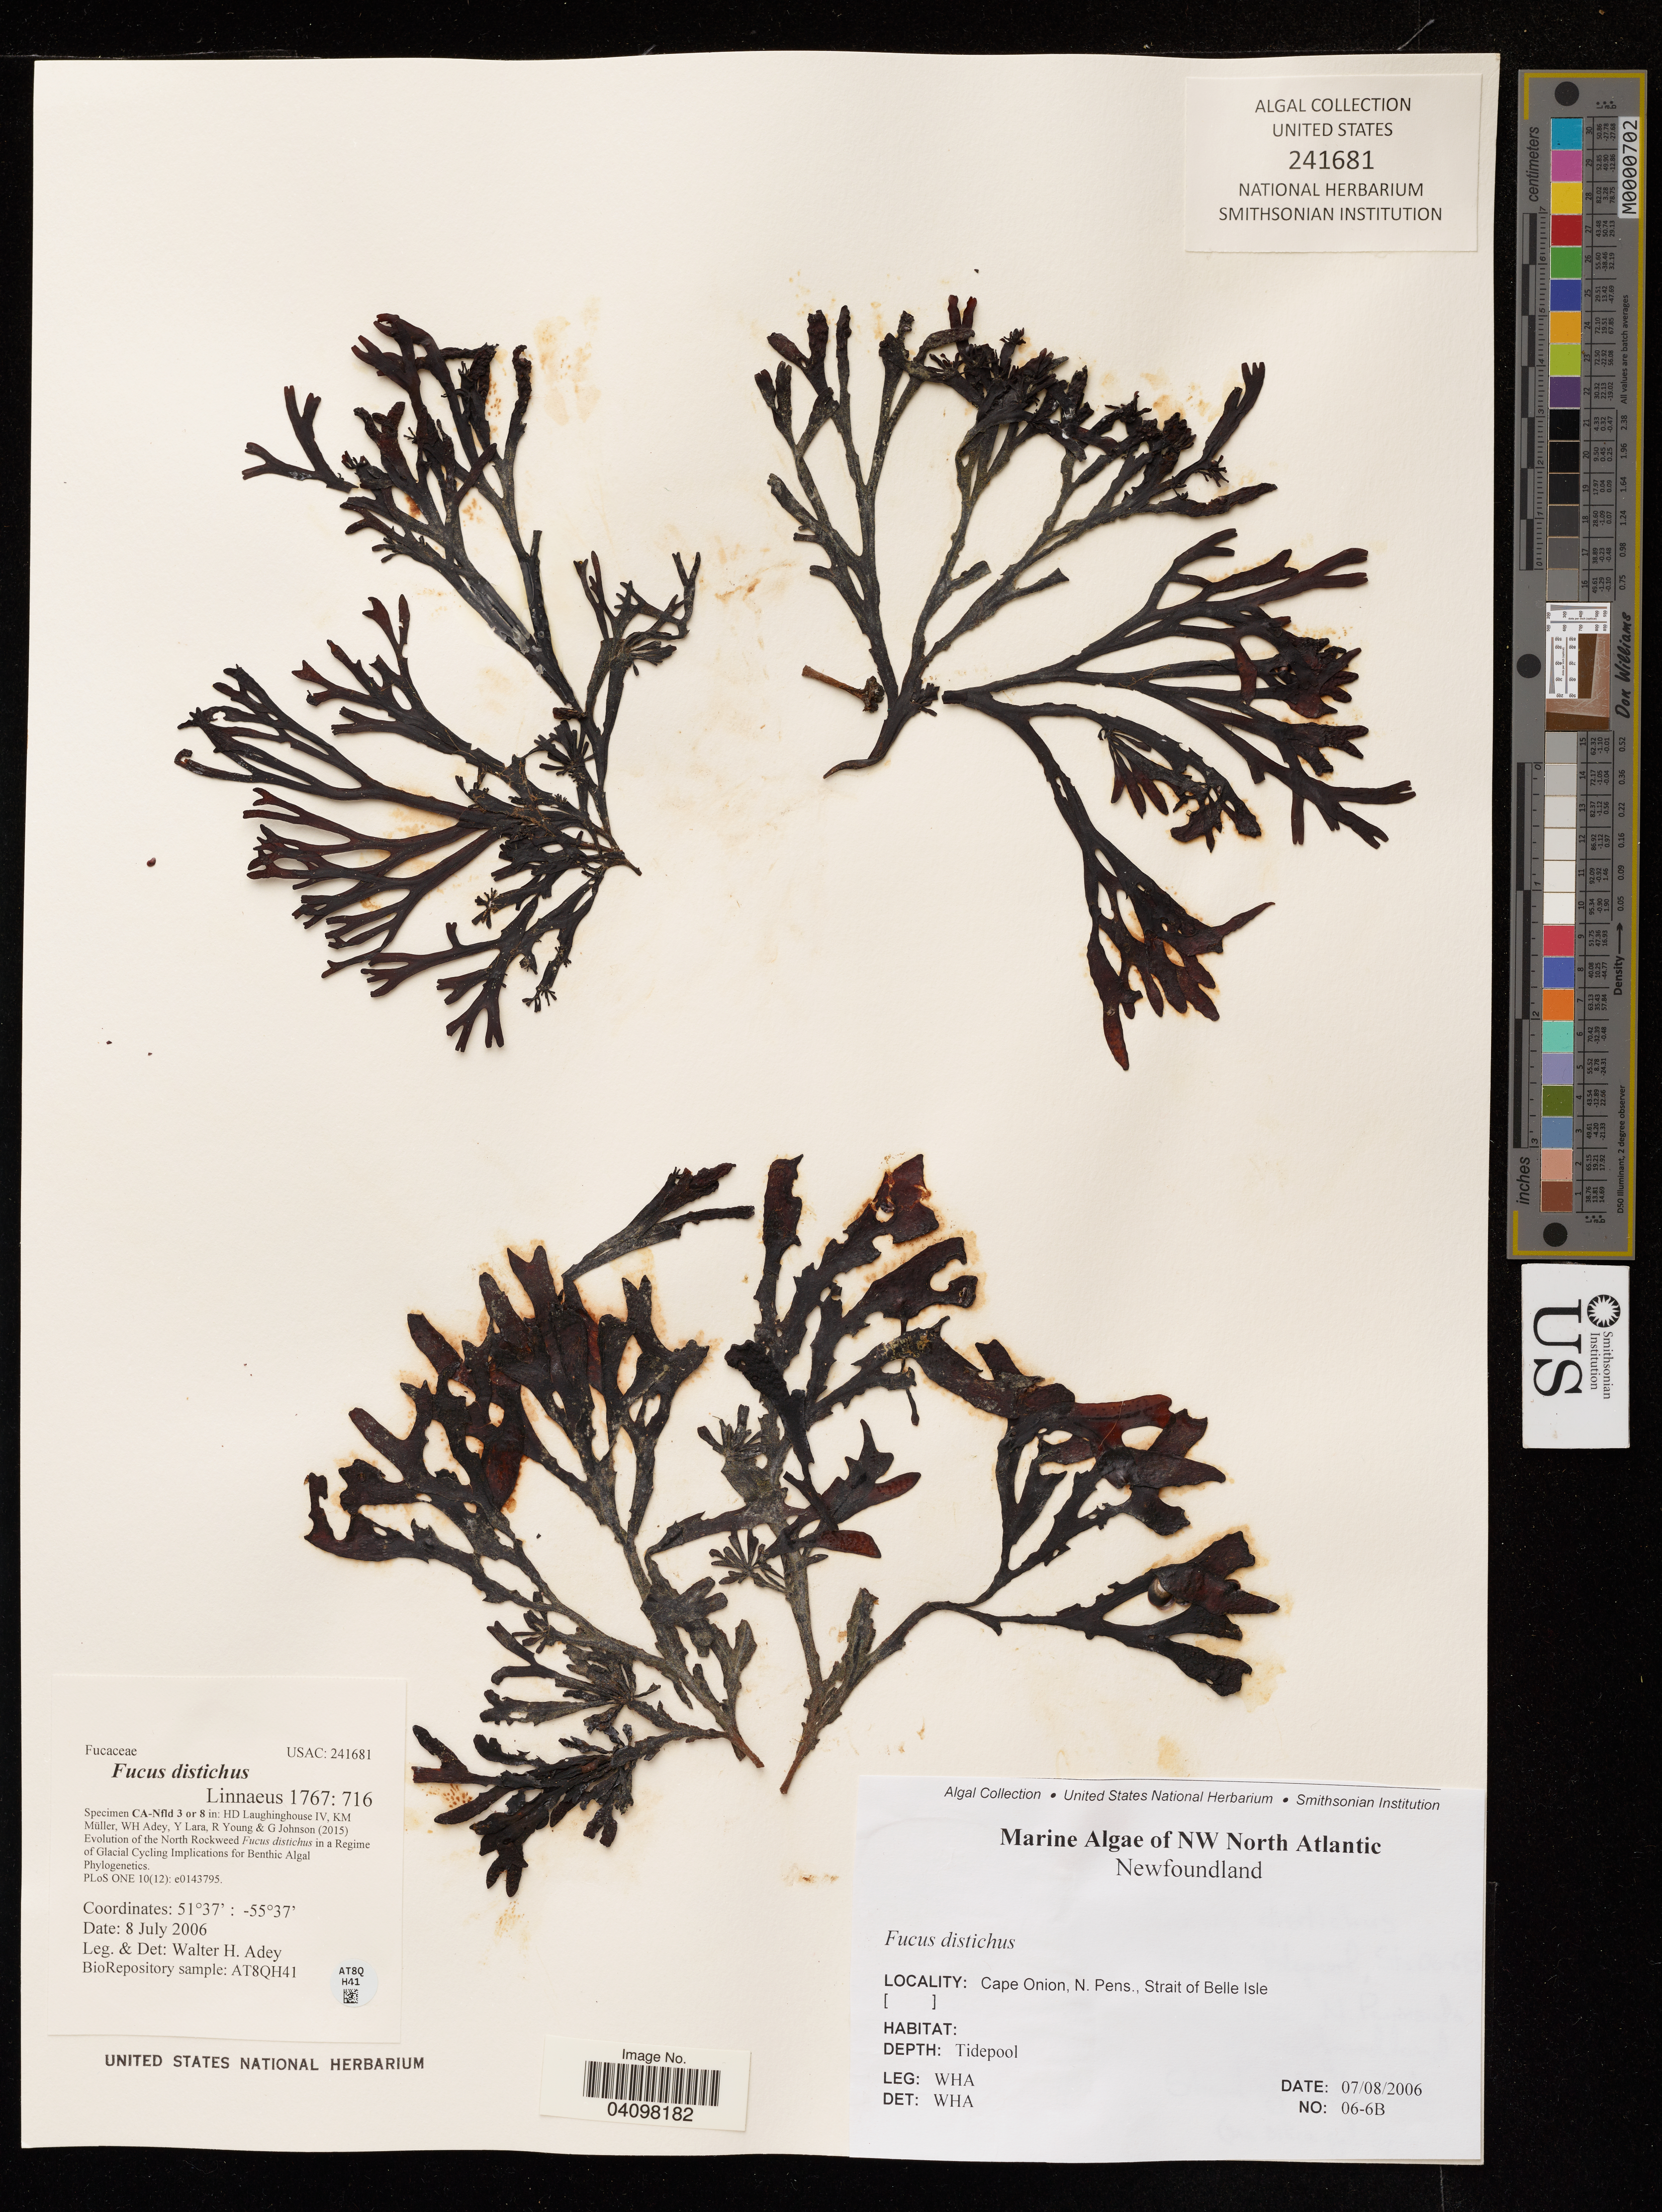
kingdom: Chromista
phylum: Ochrophyta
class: Phaeophyceae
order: Fucales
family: Fucaceae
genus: Fucus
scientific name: Fucus distichus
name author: L.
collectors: W. H. Adey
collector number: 06-6B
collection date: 2006-08-07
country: Canada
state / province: Newfoundland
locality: NW North Atlantic, Newfoundland, Cape Onion, N. Pens., Strait of Belle Isle.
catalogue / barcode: US 241681